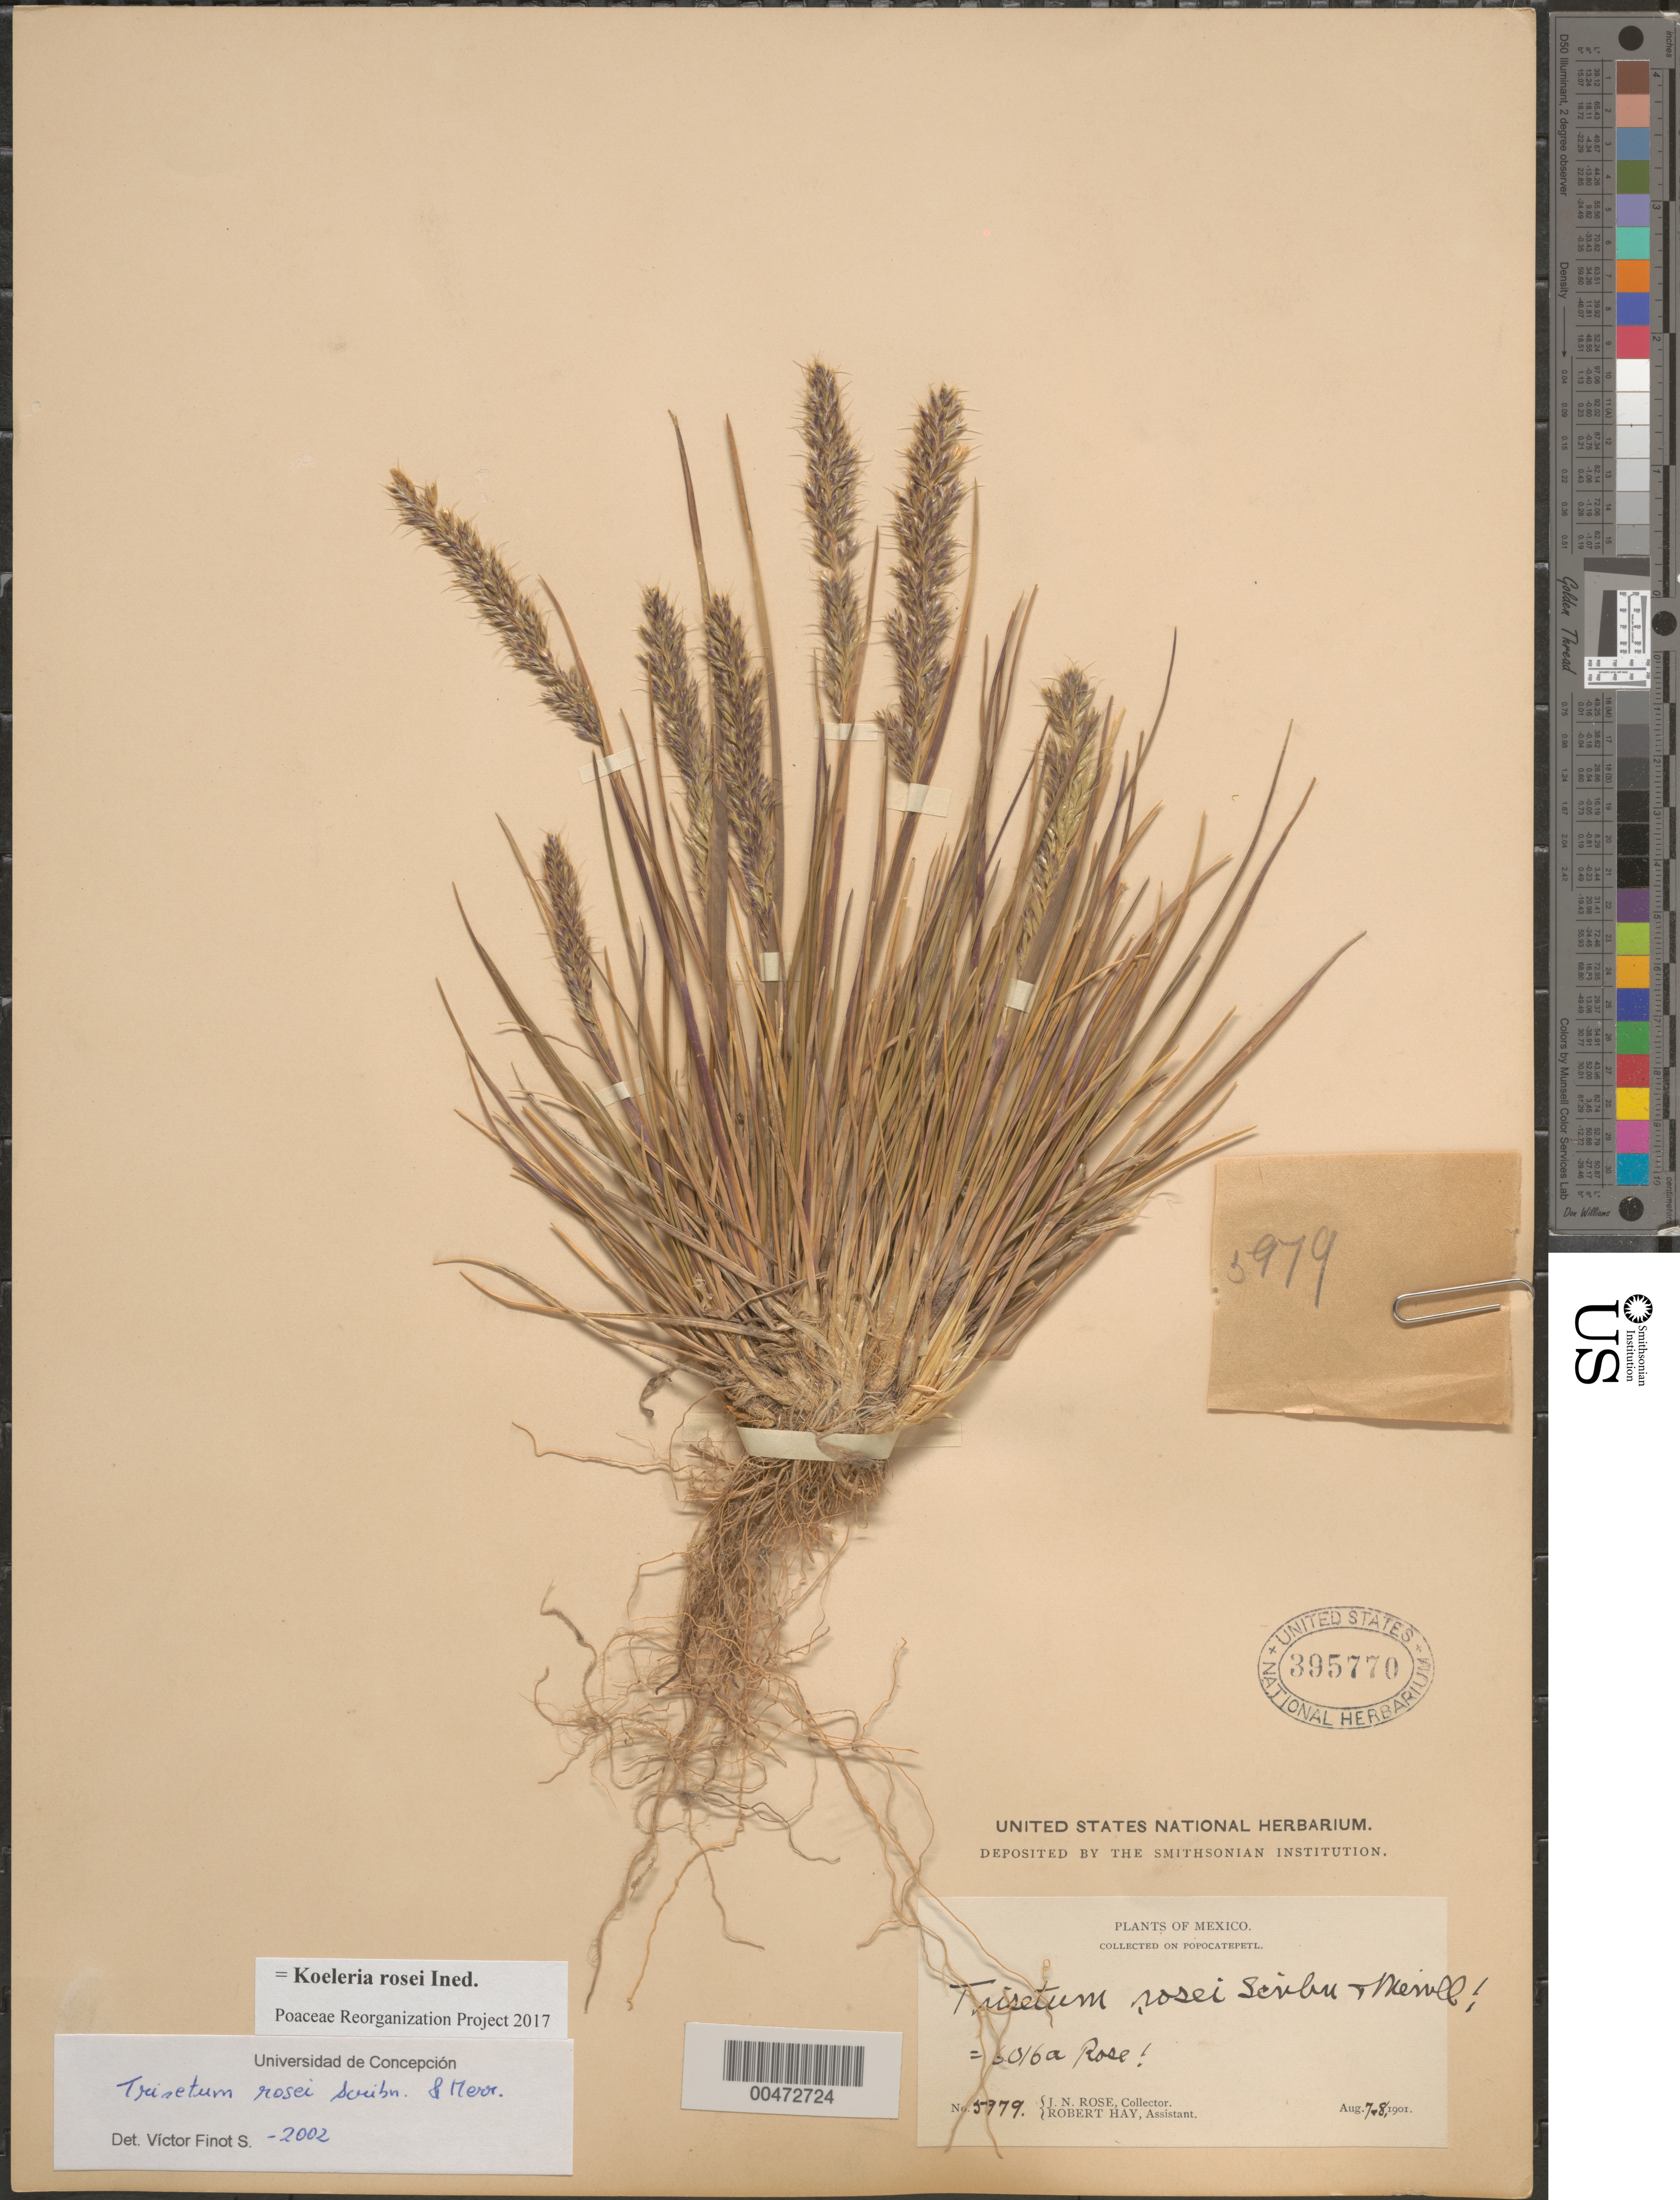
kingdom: Plantae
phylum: Tracheophyta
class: Liliopsida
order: Poales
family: Poaceae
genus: Koeleria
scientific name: Koeleria rosei ined.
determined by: Poaceae Reorganization Project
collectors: J. N. Rose & R. H. Hay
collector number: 5979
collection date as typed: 7 Aug 1901 to 8 Aug 1901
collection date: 1901-08-07/1901-08-08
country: Mexico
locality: Popocatepetl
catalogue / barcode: US 395770